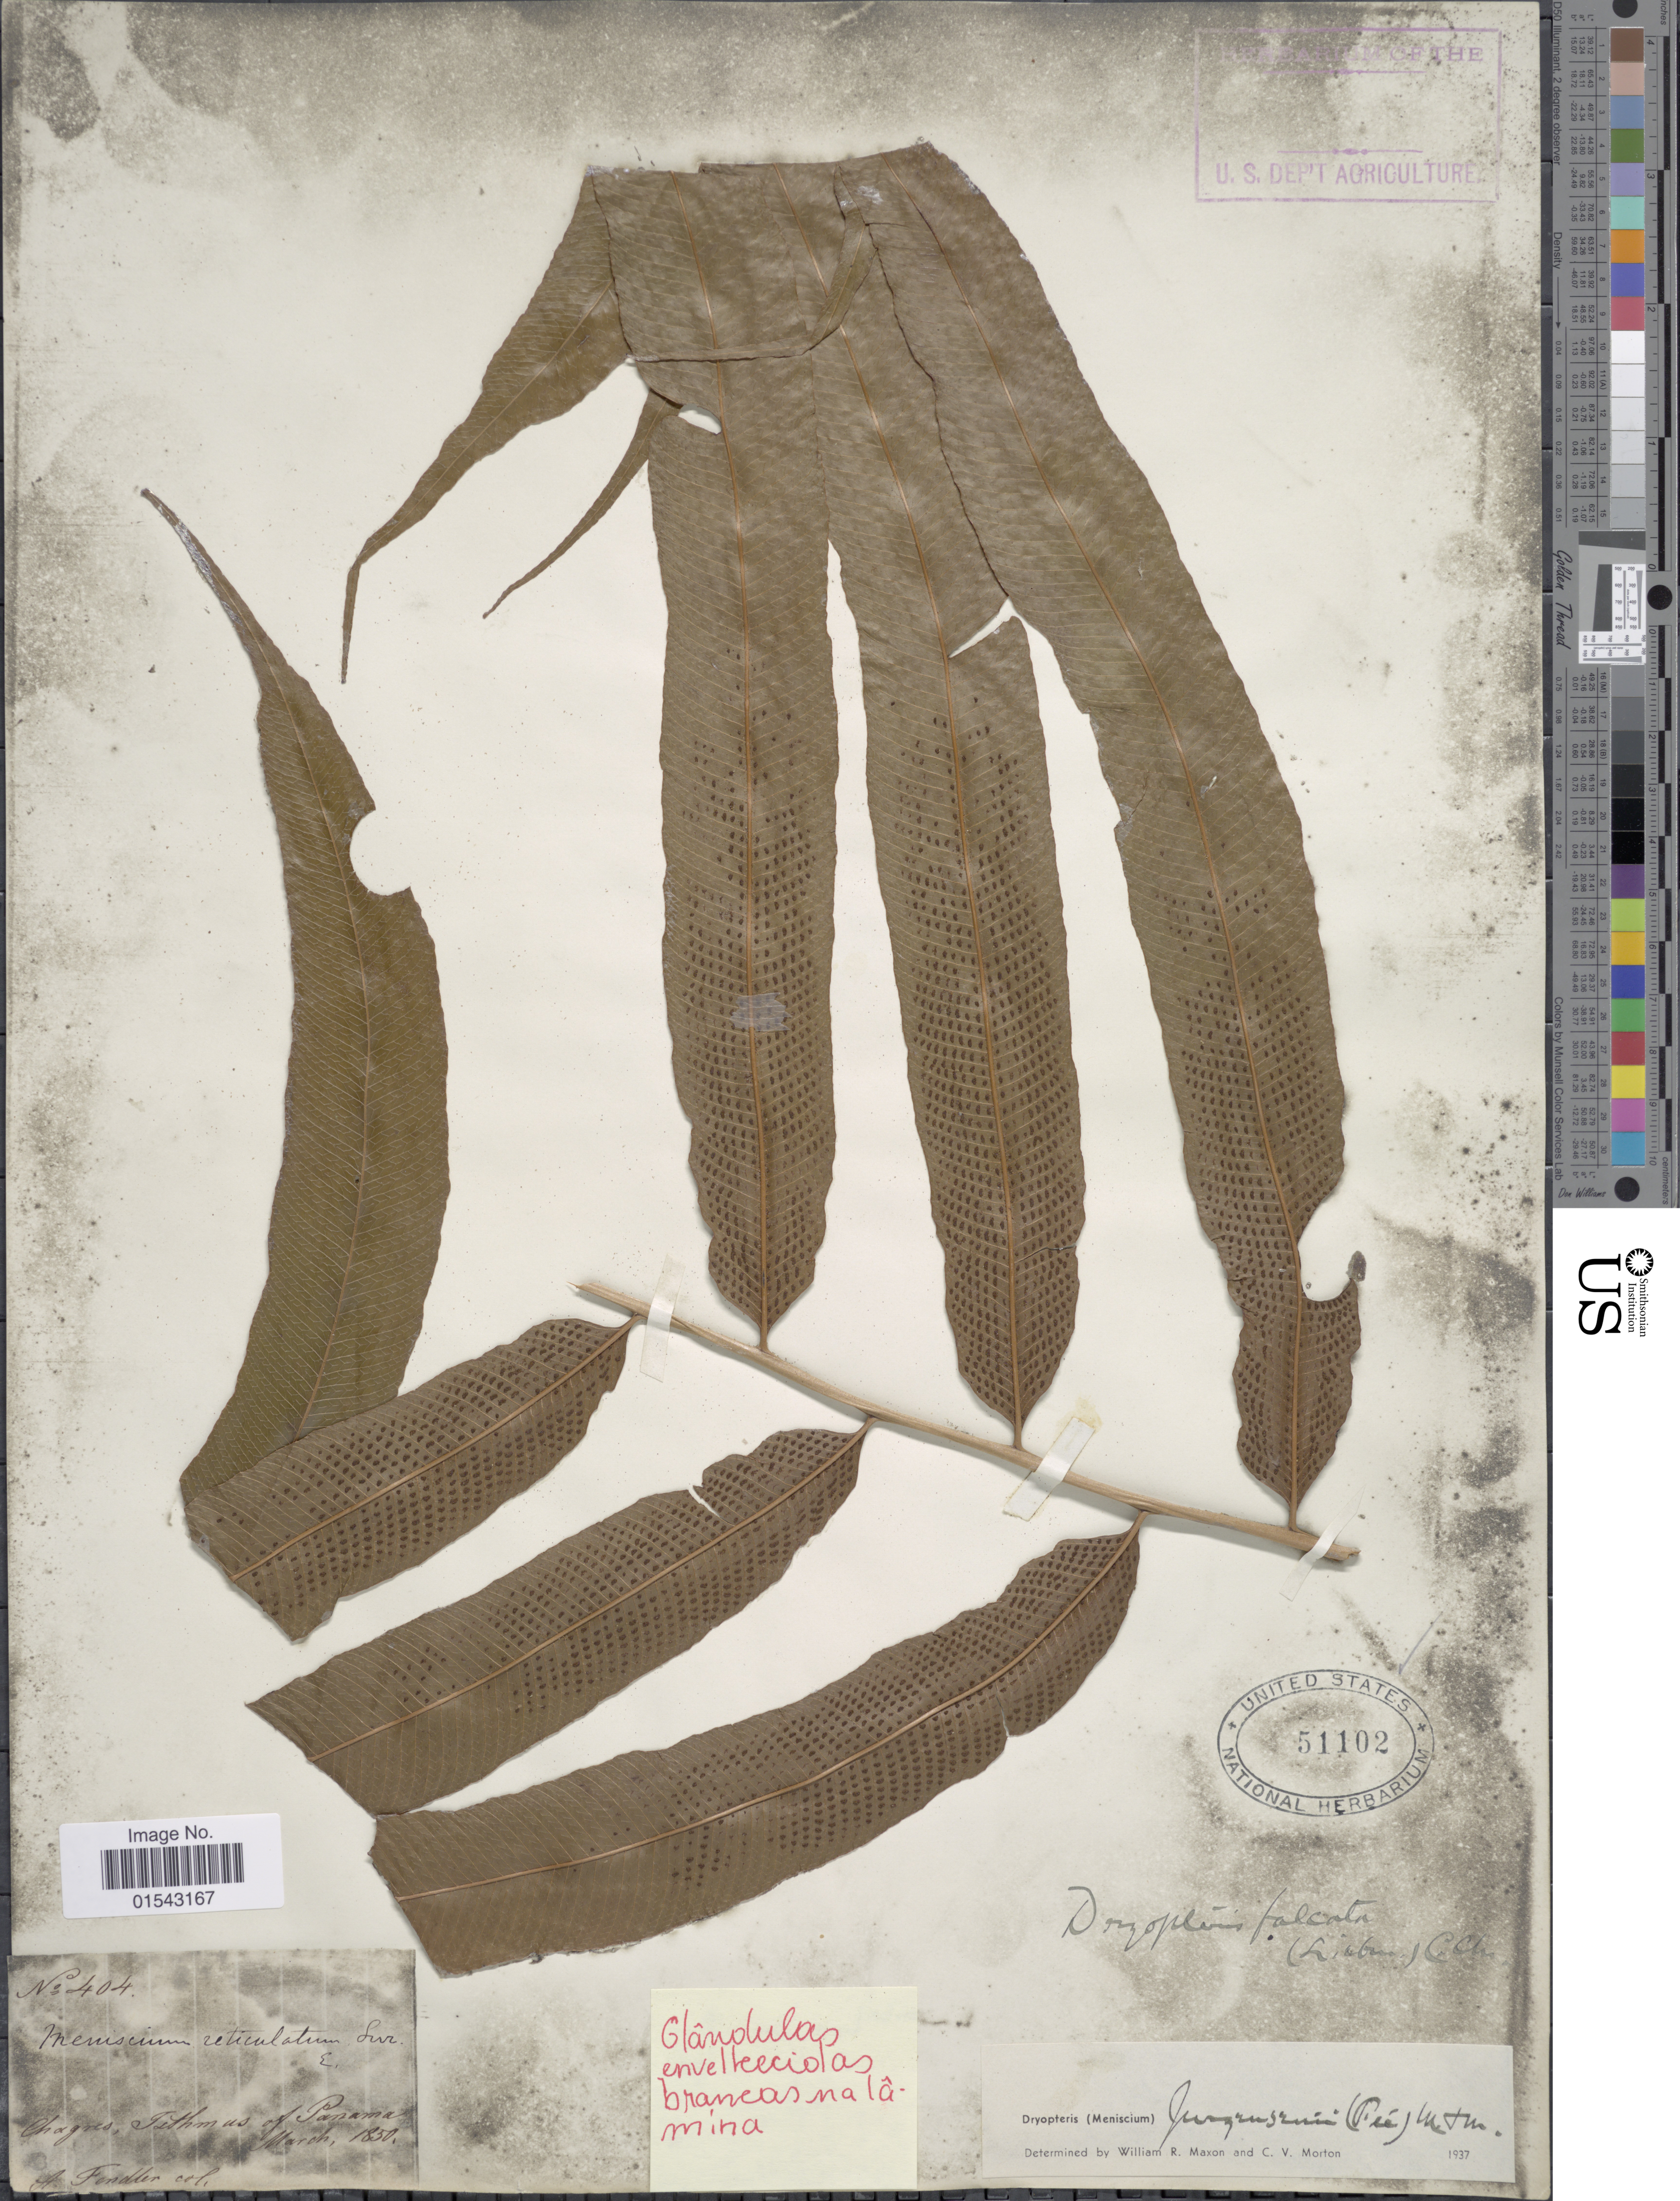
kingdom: Plantae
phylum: Tracheophyta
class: Polypodiopsida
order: Polypodiales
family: Thelypteridaceae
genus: Meniscium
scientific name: Meniscium falcatum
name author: Liebm.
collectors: A. Fendler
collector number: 404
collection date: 1850-03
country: Panama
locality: Chagres, Isthmus of Panama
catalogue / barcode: US 51102